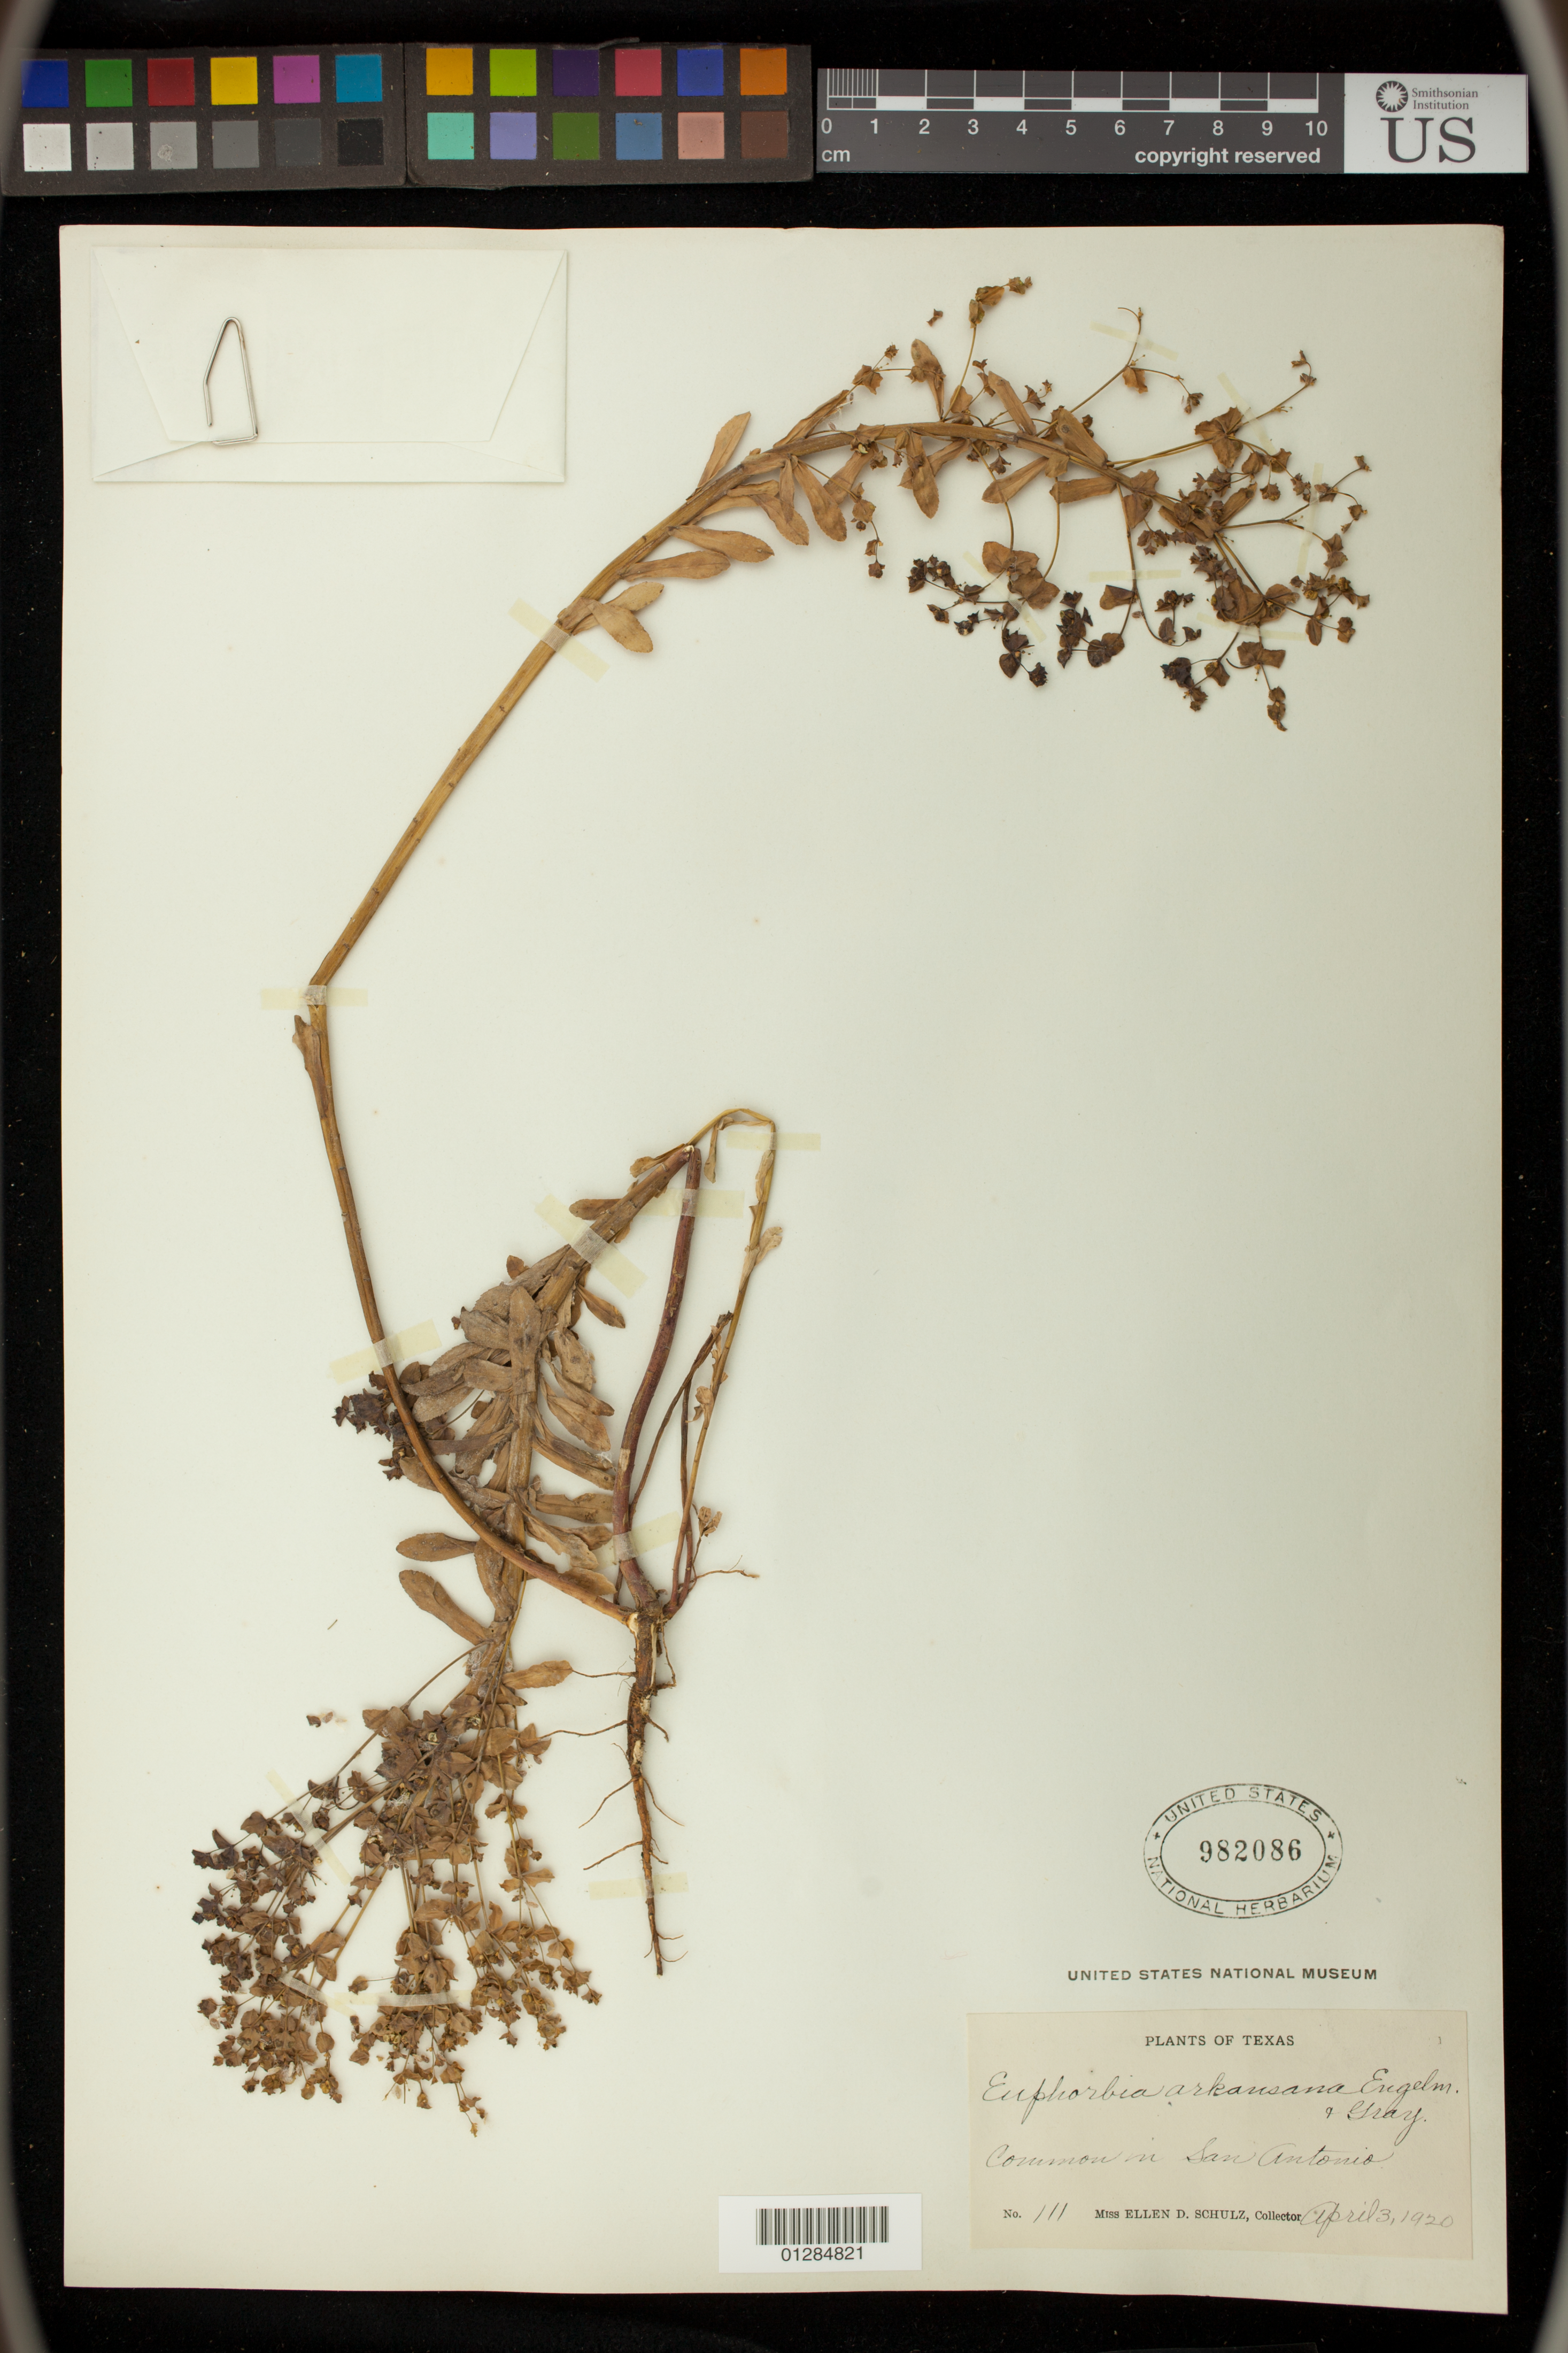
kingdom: Plantae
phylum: Tracheophyta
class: Magnoliopsida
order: Malpighiales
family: Euphorbiaceae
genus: Euphorbia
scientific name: Euphorbia spathulata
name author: Lam.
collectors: E. D. Schulz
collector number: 111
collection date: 1920-04-03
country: United States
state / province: Texas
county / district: Bexar County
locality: San Antonio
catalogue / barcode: US 982086